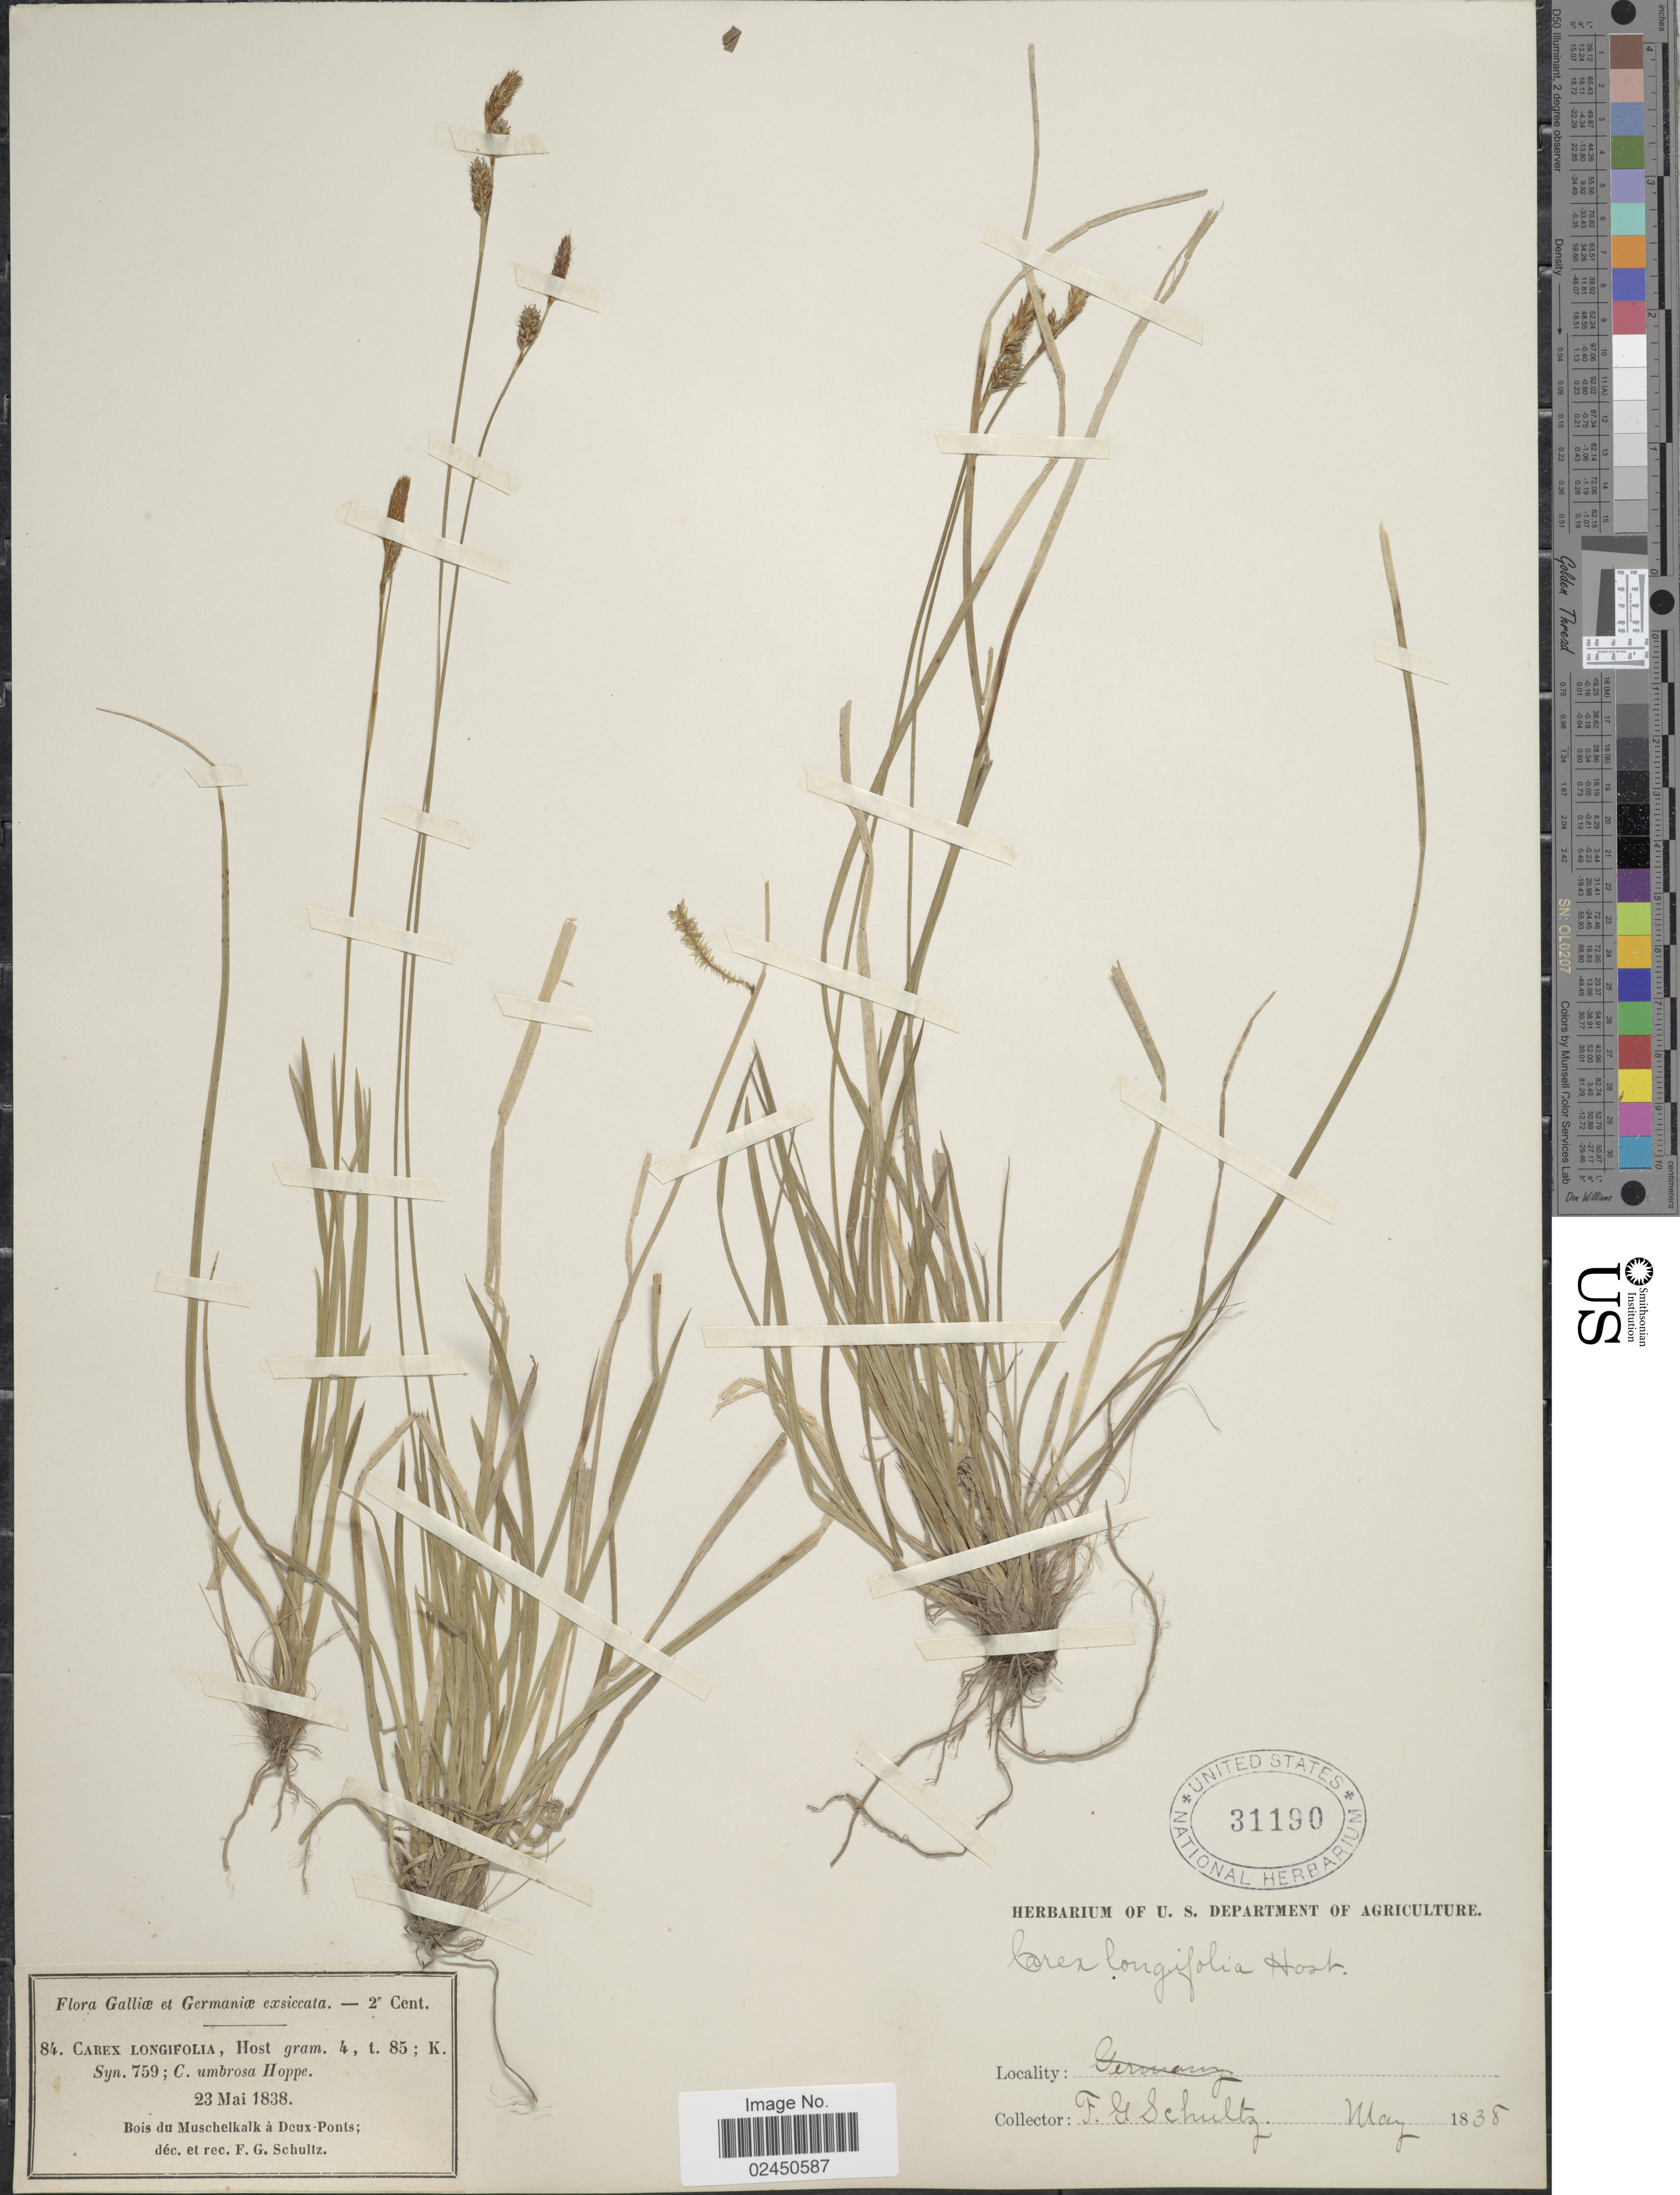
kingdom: Plantae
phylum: Tracheophyta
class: Liliopsida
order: Poales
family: Cyperaceae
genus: Carex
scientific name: Carex umbrosa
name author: Host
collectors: F. Schultz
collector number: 84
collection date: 1838-05-23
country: Germany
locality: Galliae et Germaniae. Bois du Muschelkalk a Deux-Ponts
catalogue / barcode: US 31190